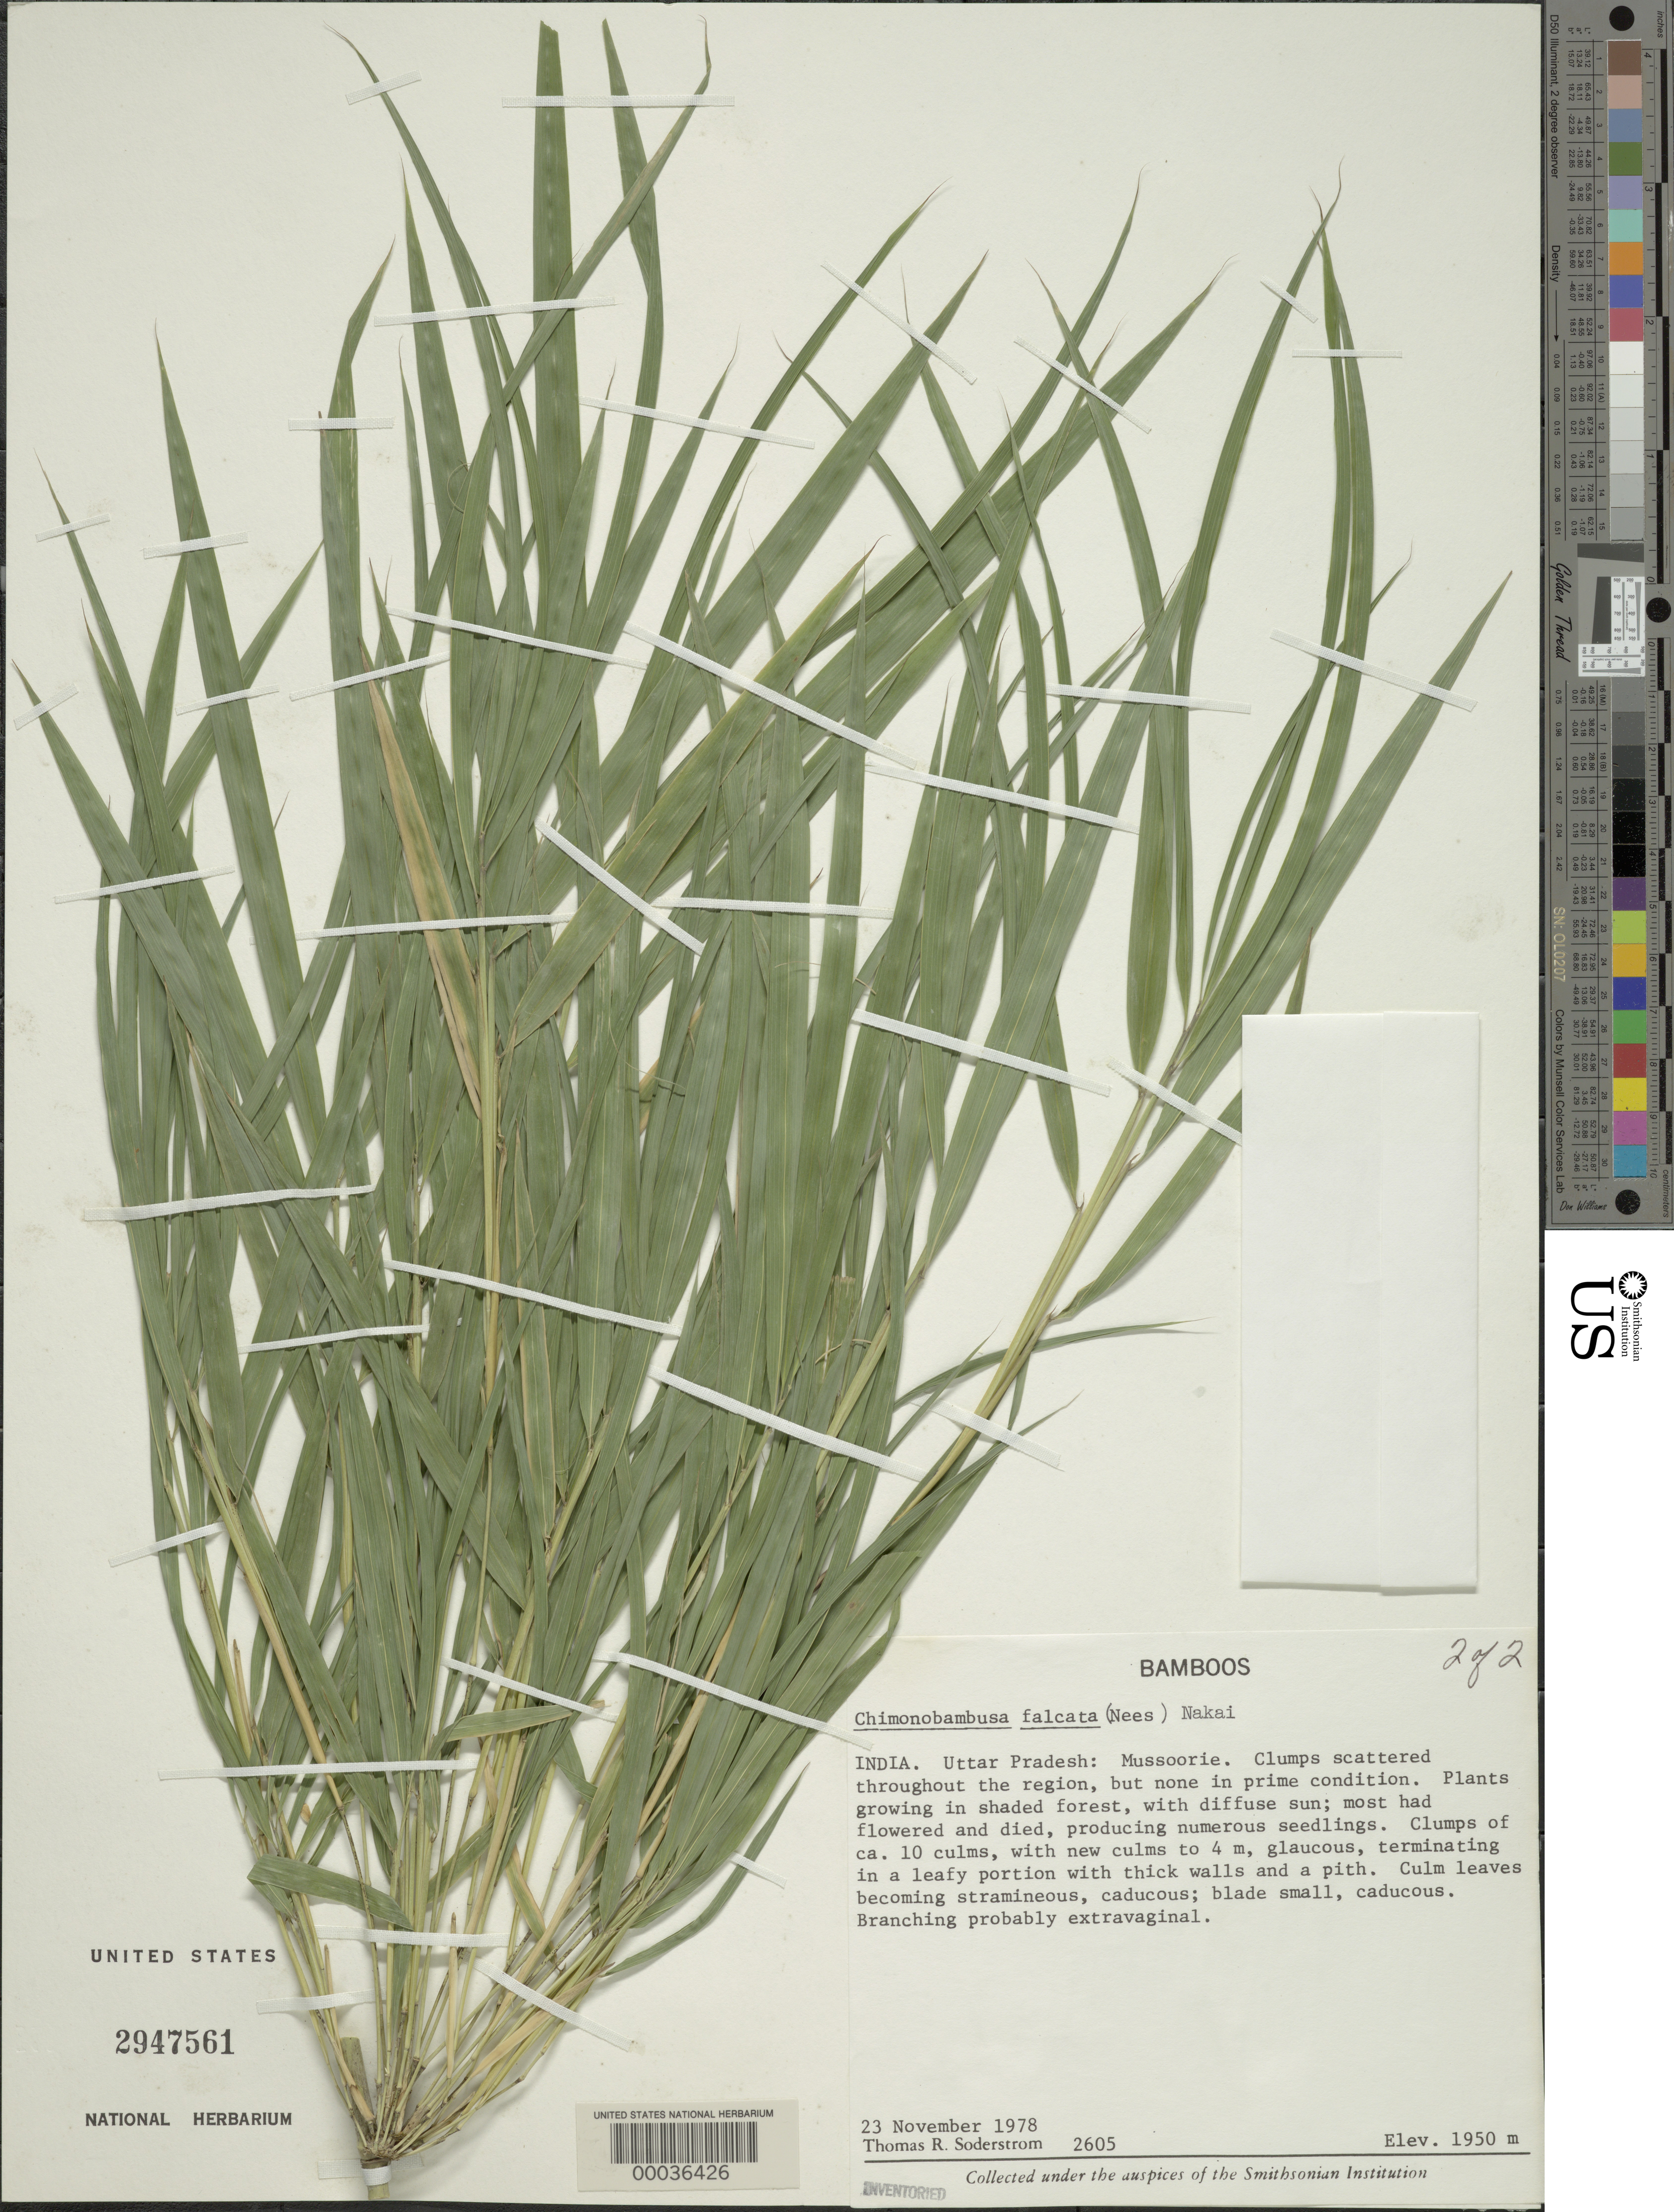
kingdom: Plantae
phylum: Tracheophyta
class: Liliopsida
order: Poales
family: Poaceae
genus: Drepanostachyum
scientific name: Drepanostachyum falconeri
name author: (Hook. f. ex Munro) Soderstr.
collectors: T. R. Soderstrom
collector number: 2605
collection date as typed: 23 Nov 1978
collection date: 1978-11-23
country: India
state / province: Uttar Pradesh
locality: Mussoorie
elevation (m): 1950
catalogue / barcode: US 2947561